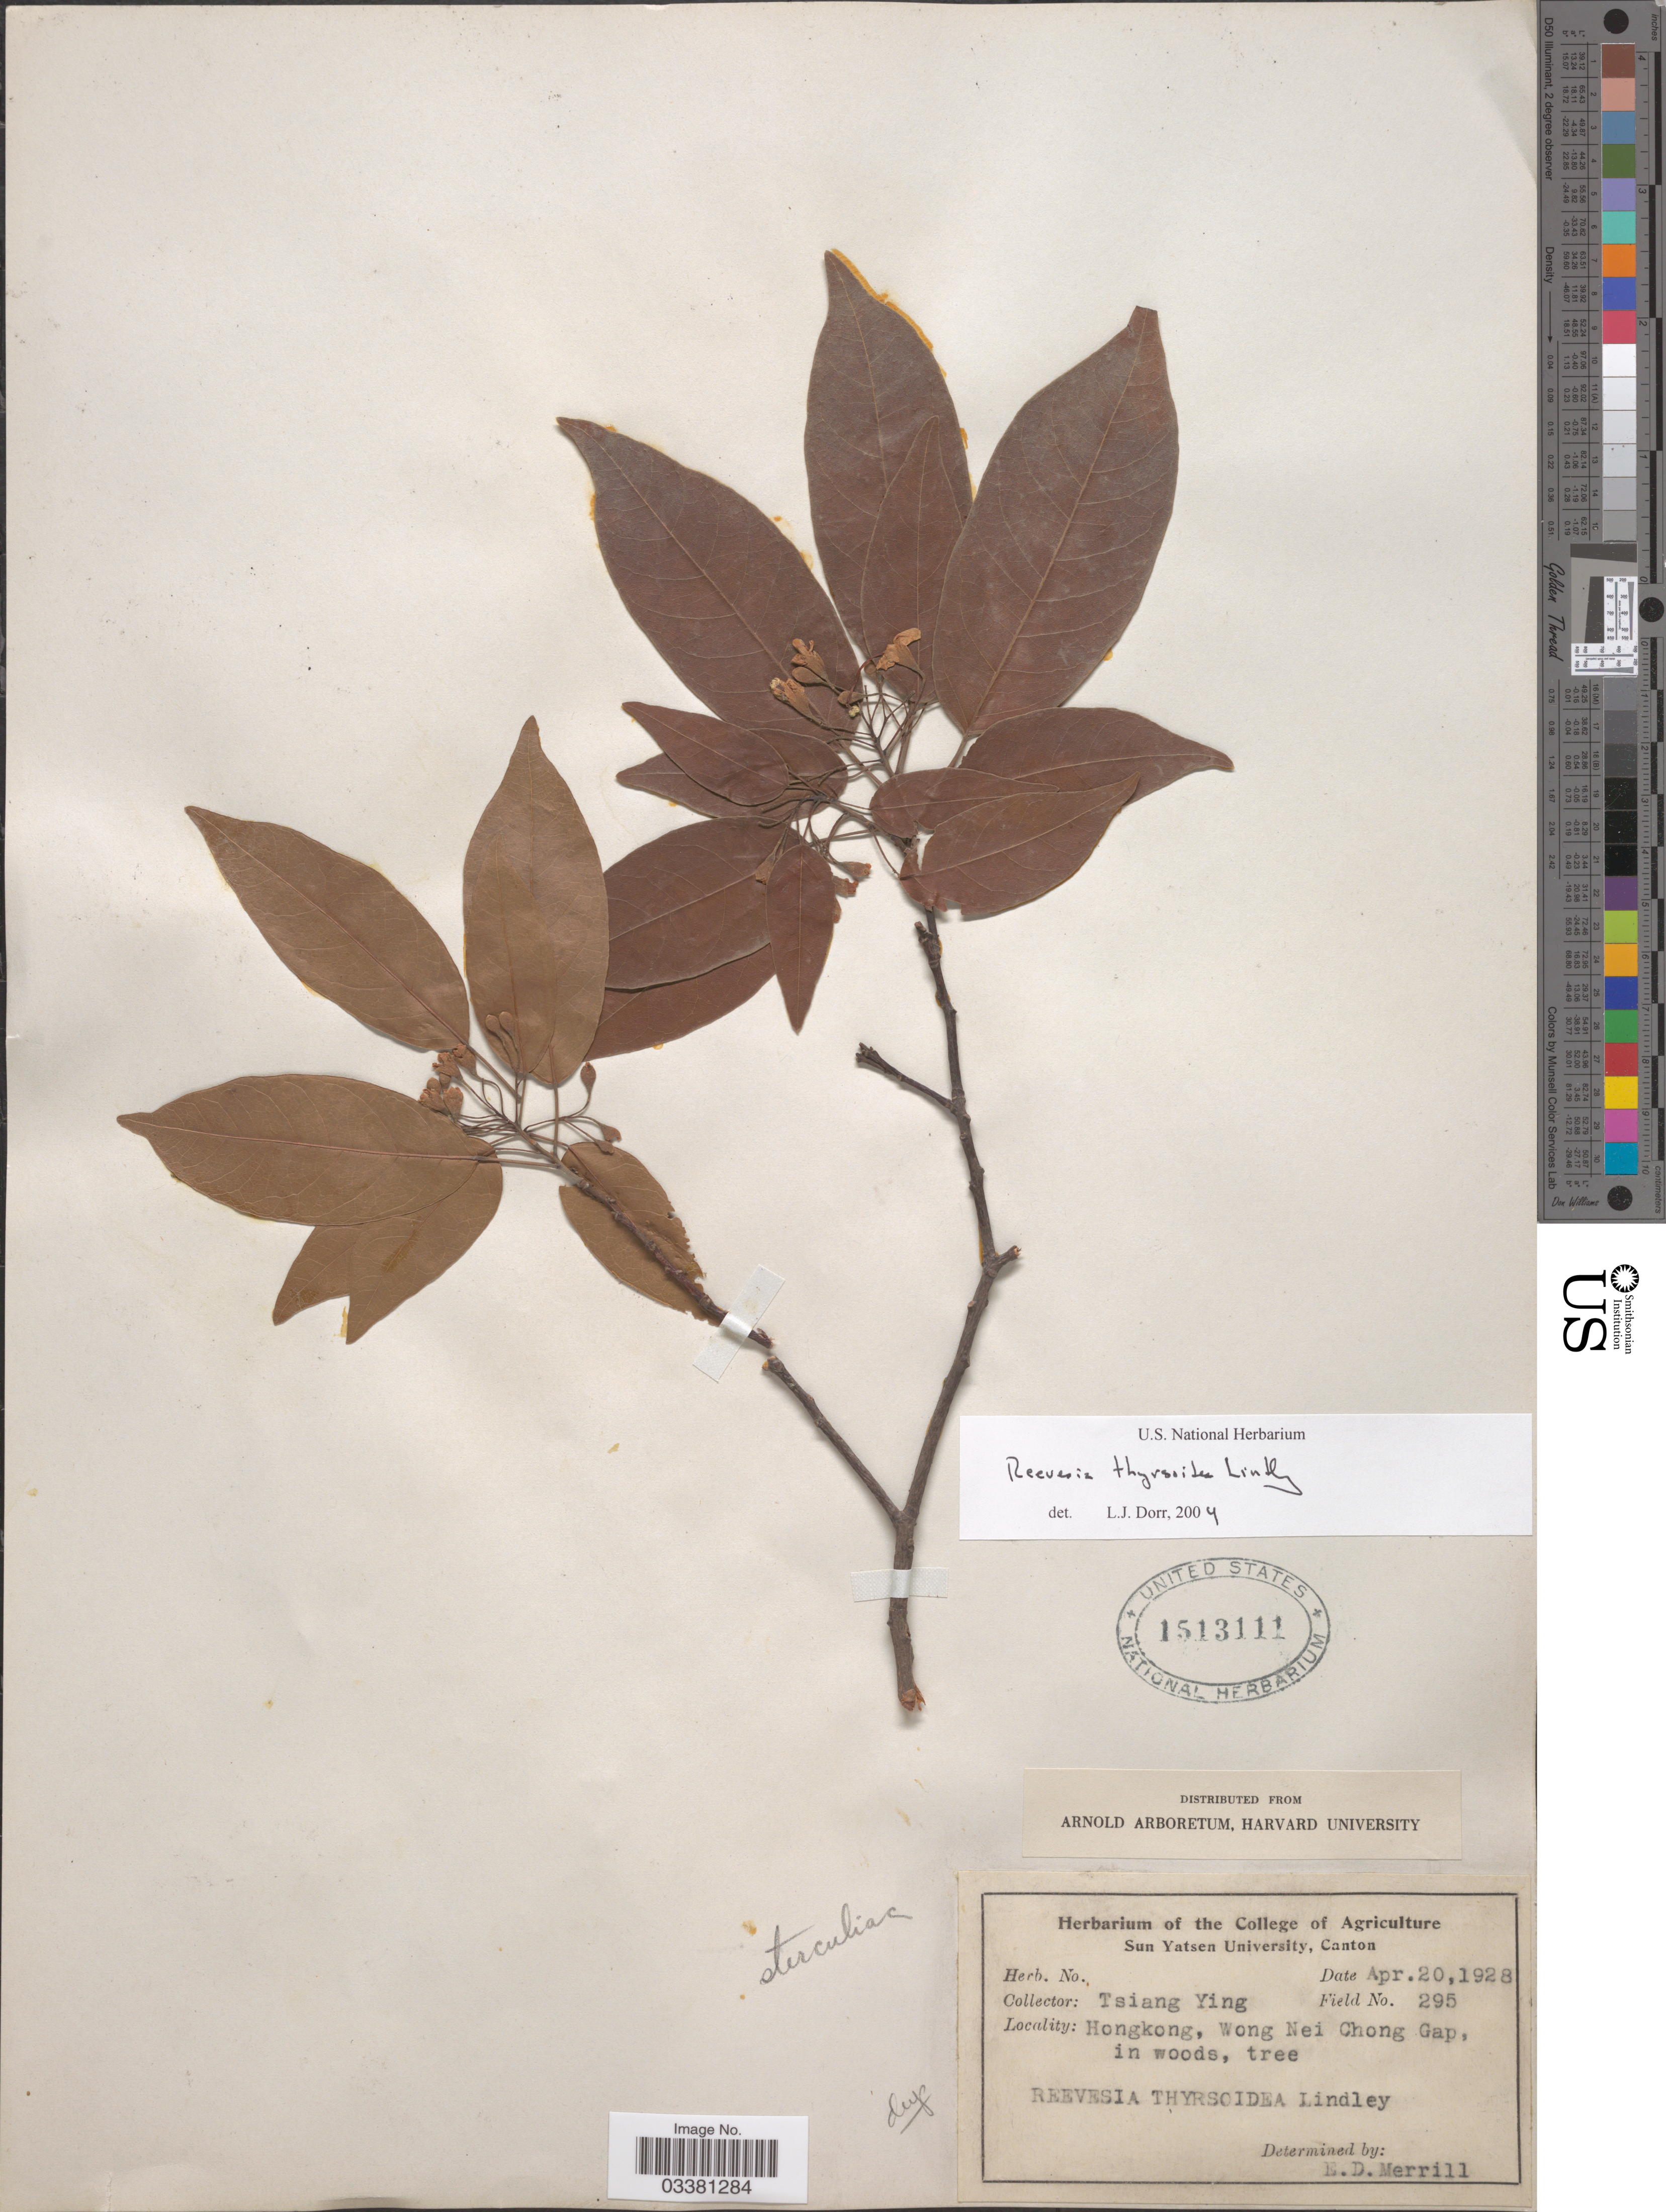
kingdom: Plantae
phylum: Tracheophyta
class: Magnoliopsida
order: Malvales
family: Malvaceae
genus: Reevesia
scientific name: Reevesia thyrsoidea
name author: Lindl.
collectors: Y. Tsiang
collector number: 295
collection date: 1928-04-20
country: China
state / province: Hong Kong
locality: Hongkong, Wong Nei Chong Gap.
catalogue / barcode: US 1513111